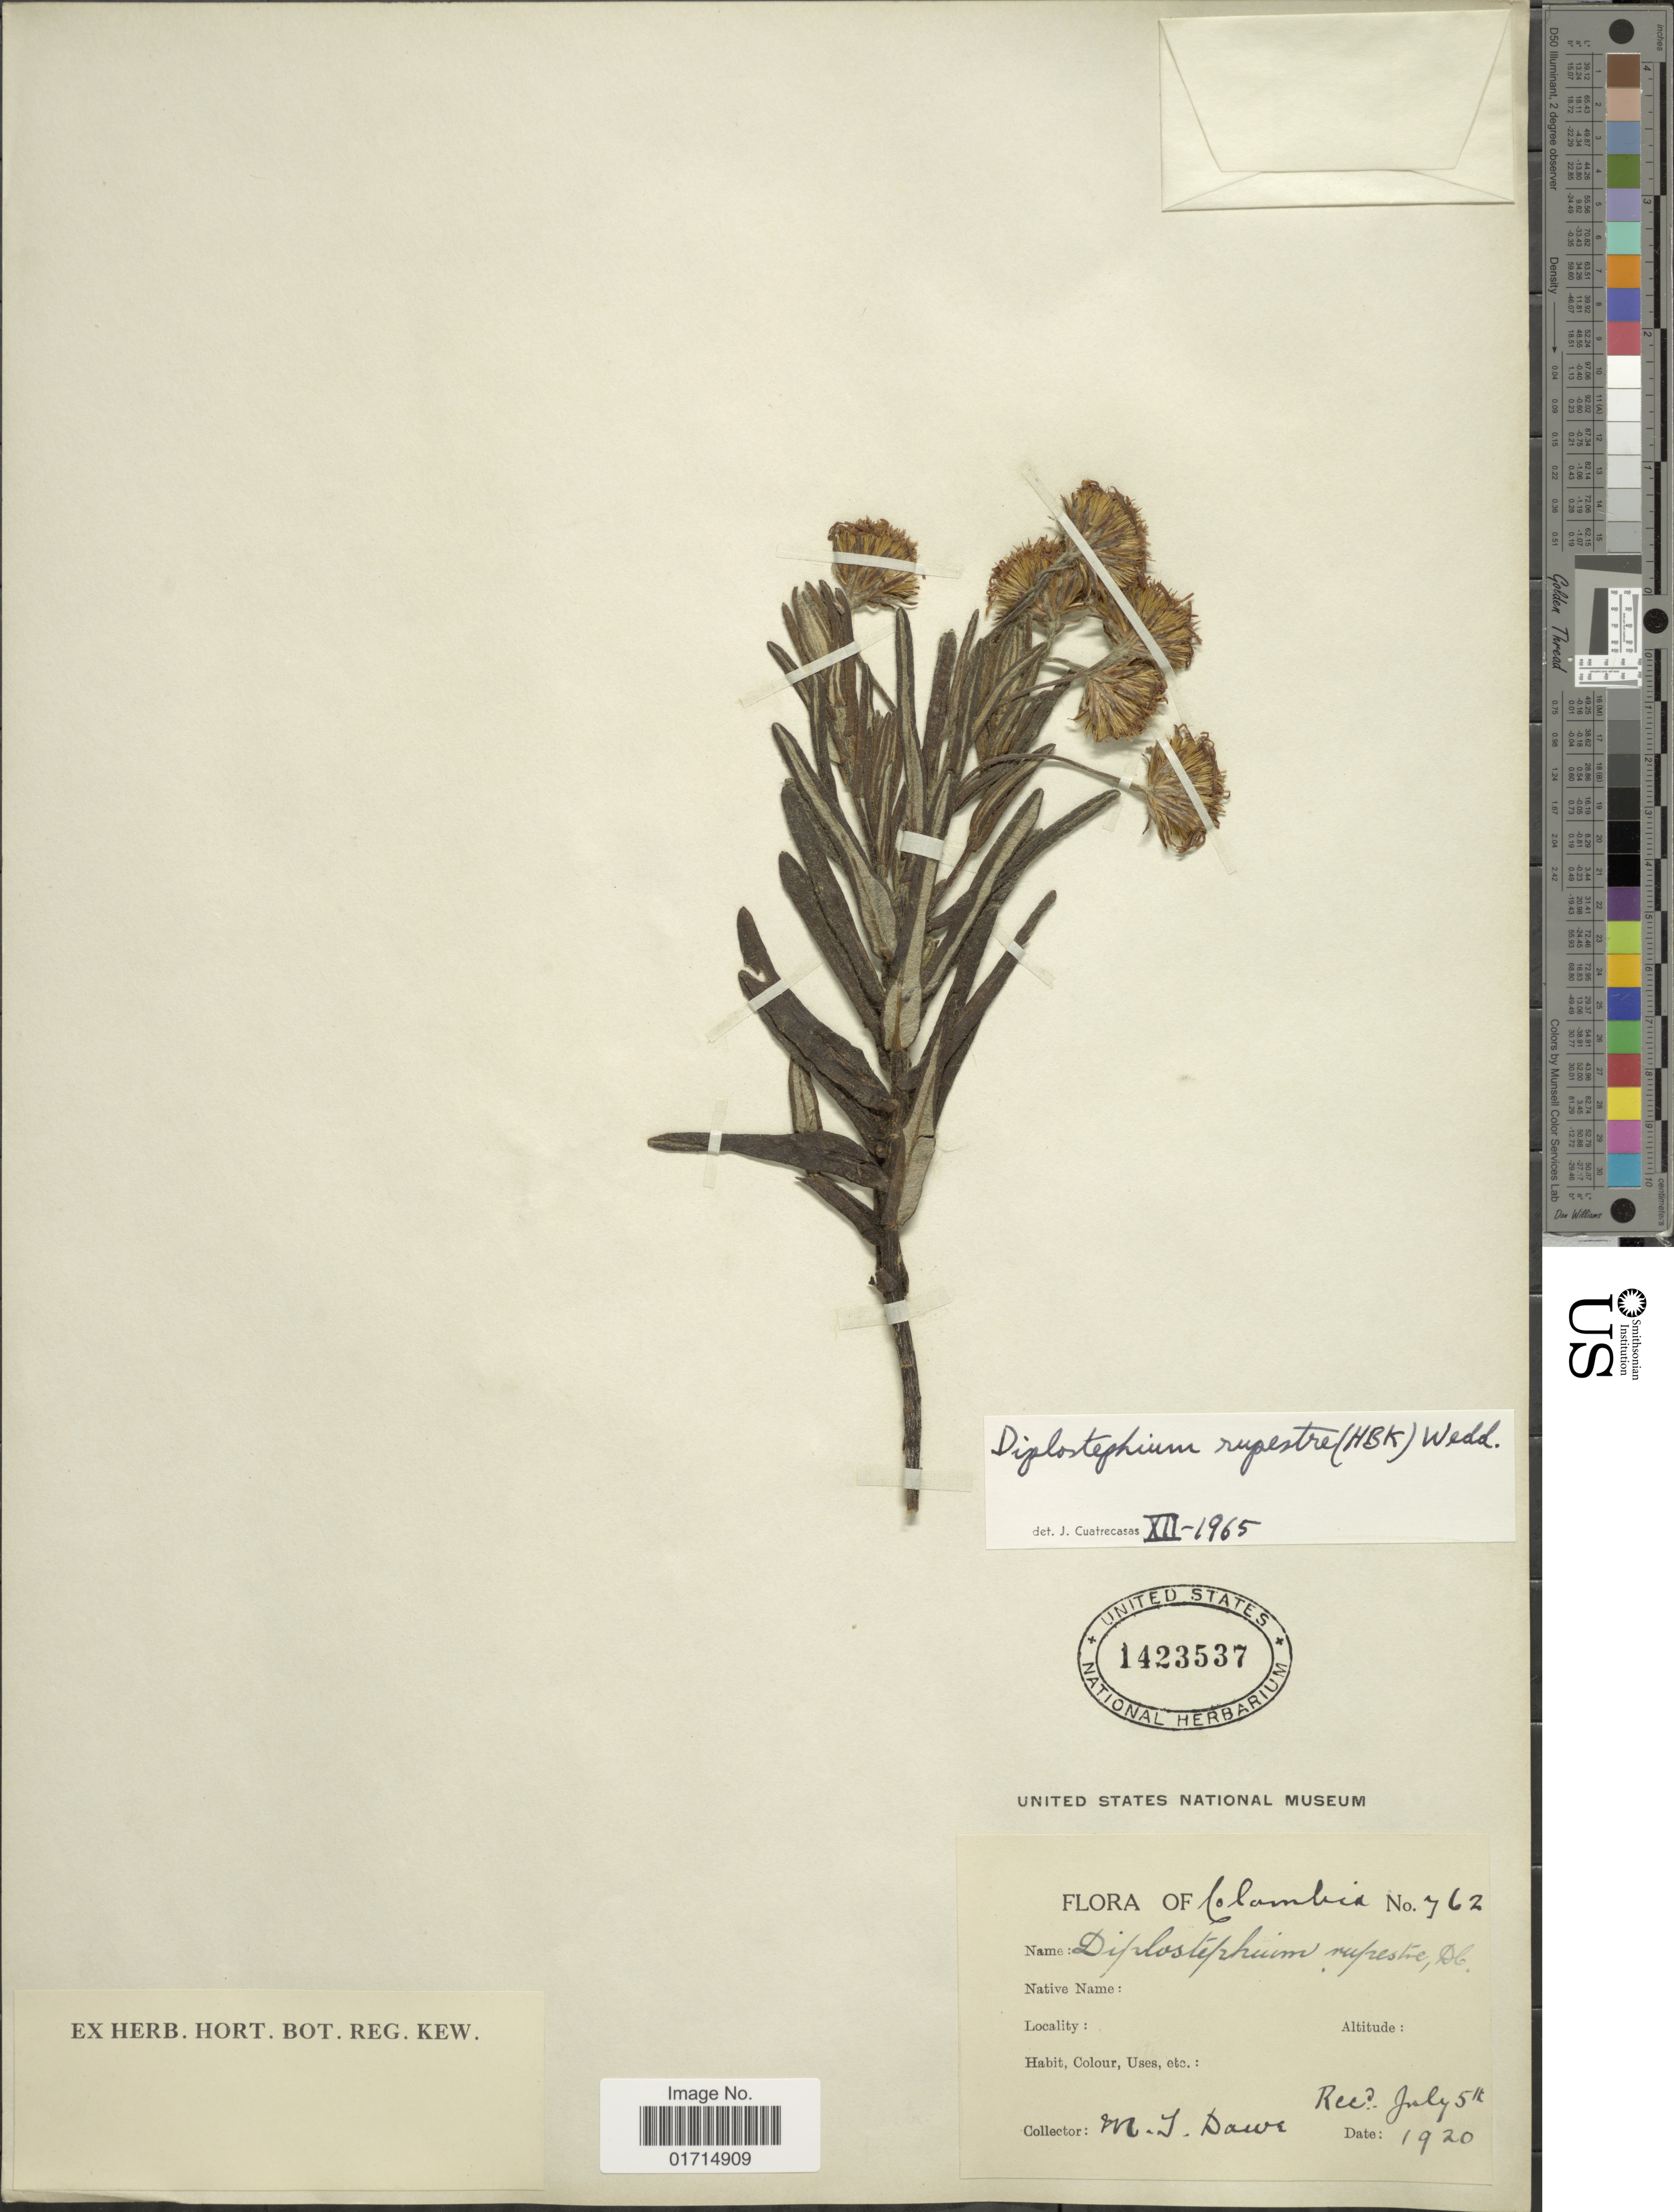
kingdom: Plantae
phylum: Tracheophyta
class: Magnoliopsida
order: Asterales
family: Asteraceae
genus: Diplostephium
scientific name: Diplostephium rupestre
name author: (Kunth) Wedd.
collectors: M. T. Dawe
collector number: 762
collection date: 1920-07-05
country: Colombia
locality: Colombia.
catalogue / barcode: US 1423537